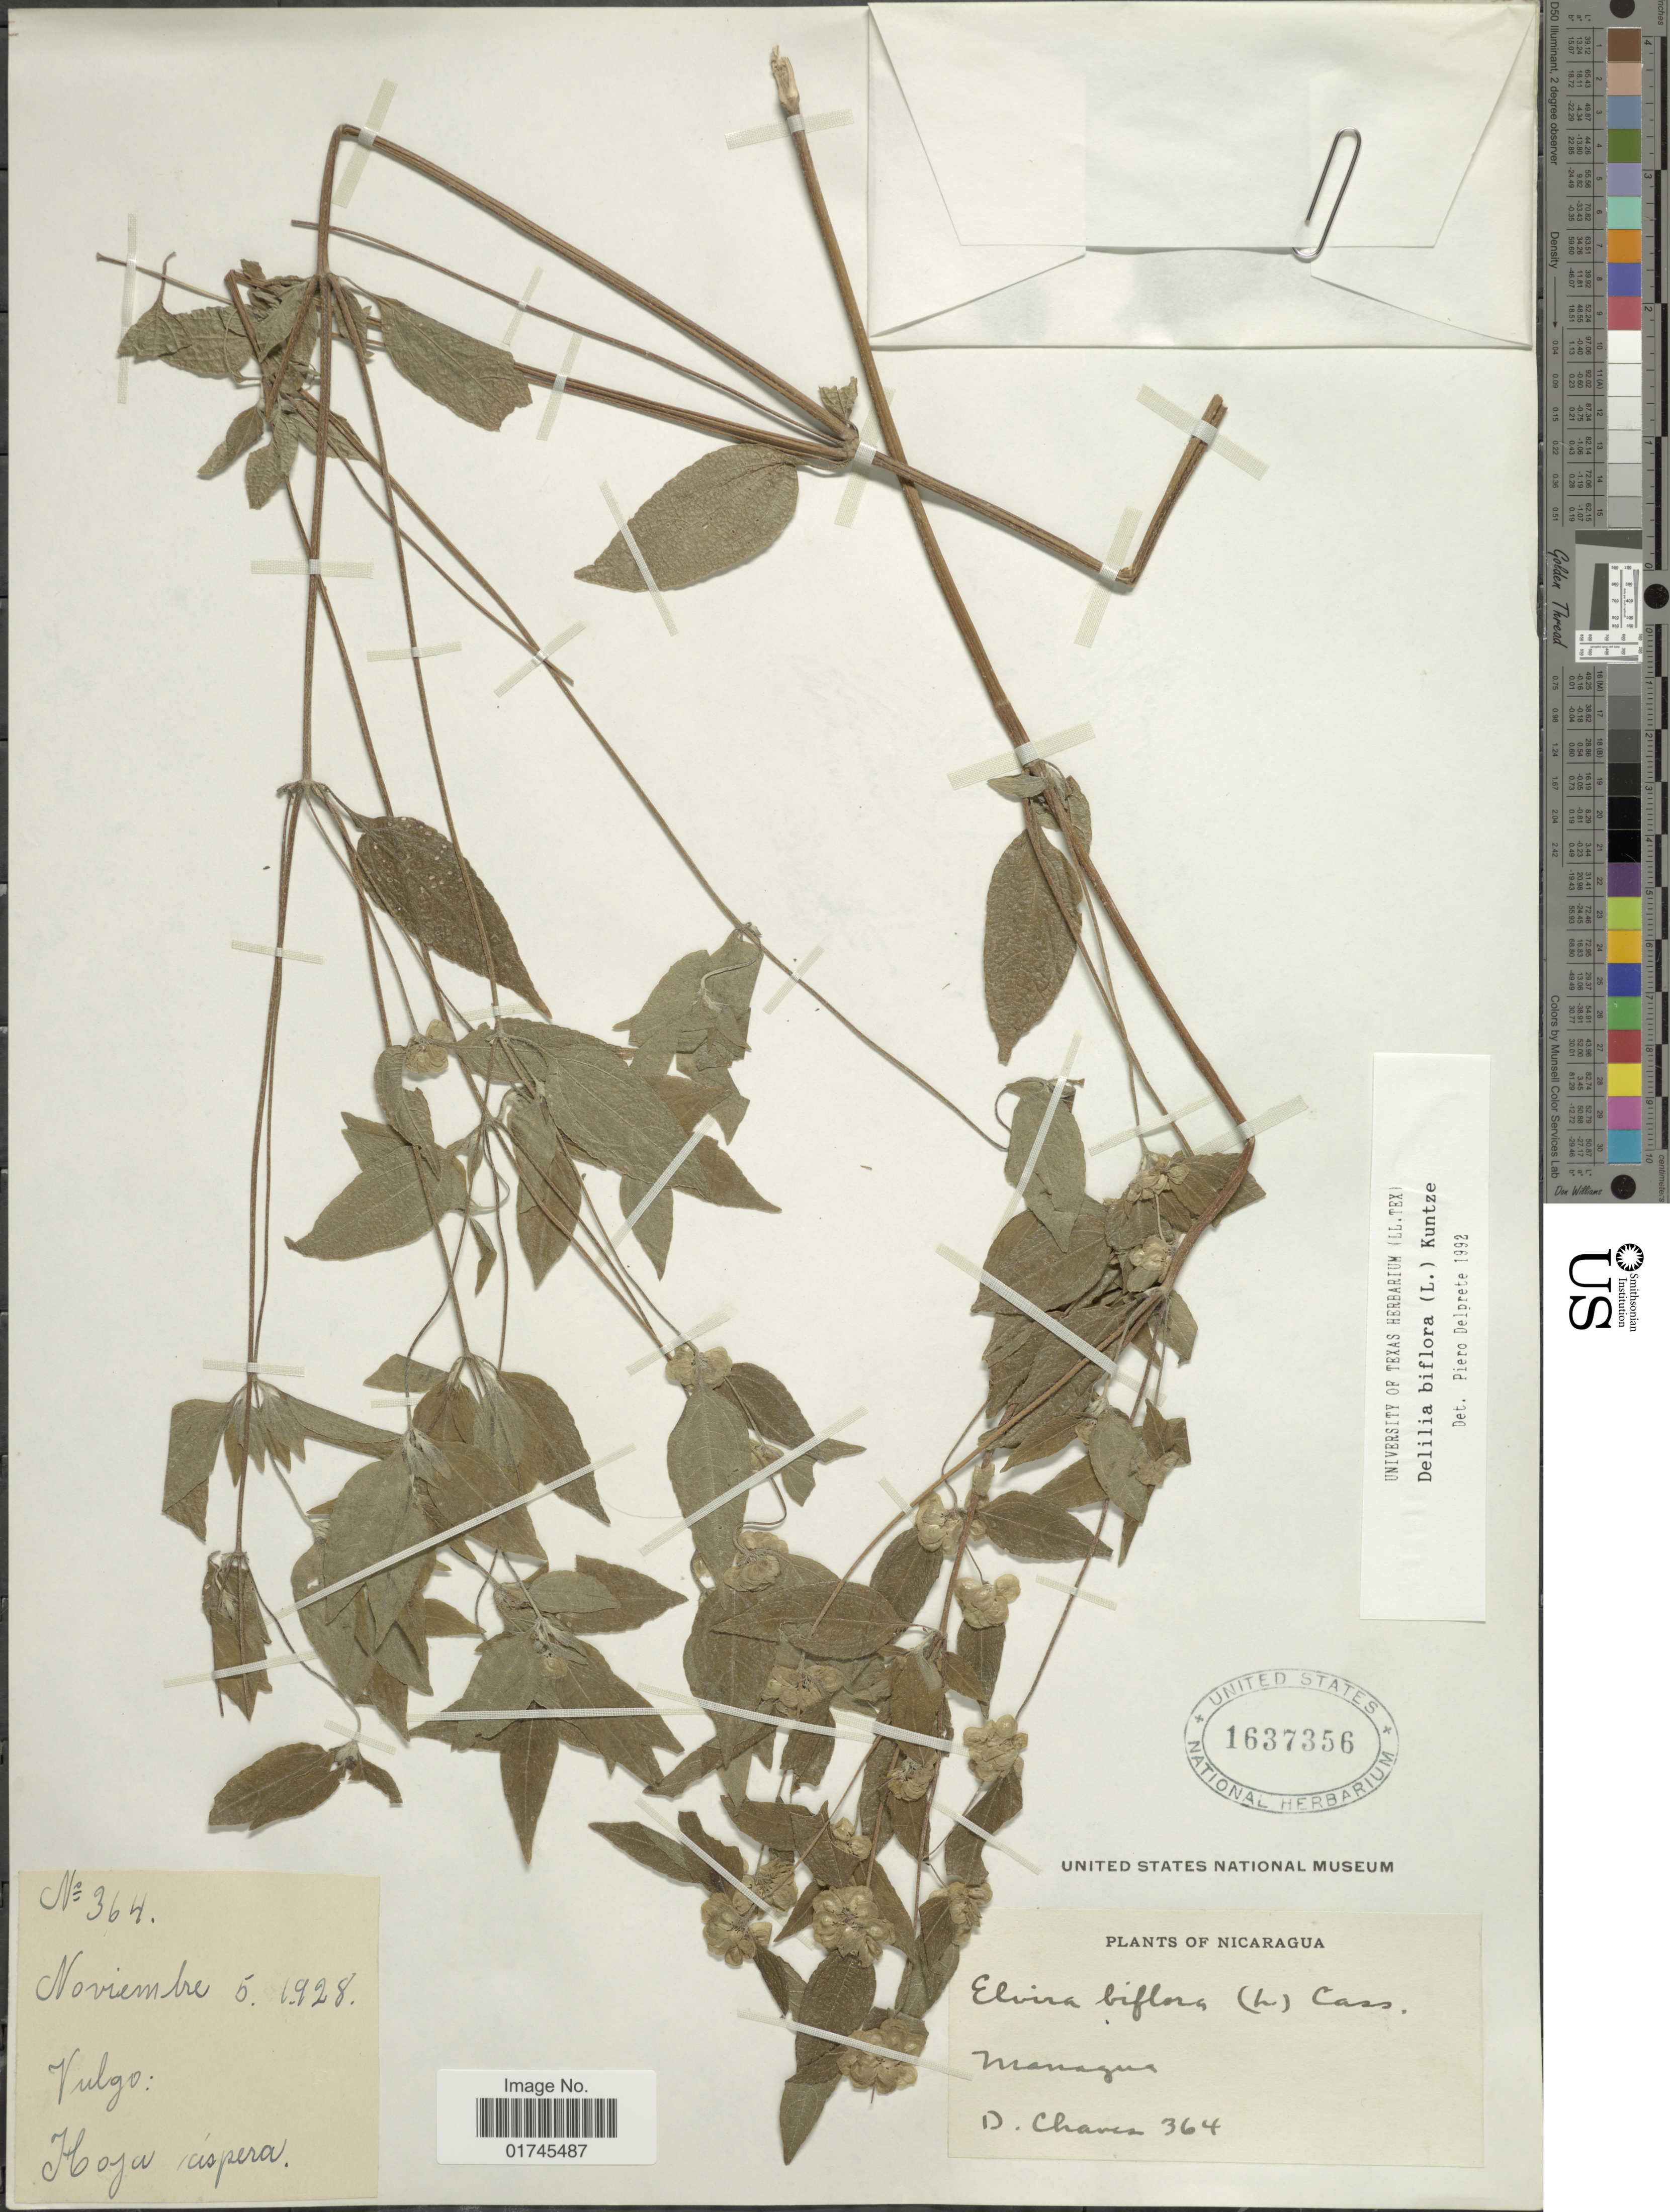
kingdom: Plantae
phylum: Tracheophyta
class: Magnoliopsida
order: Asterales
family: Asteraceae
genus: Delilia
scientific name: Delilia biflora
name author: (L.) Kuntze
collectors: D. Chaves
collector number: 364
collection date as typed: Transcribed d/m/y: 5/11/1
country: Dominica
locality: Managua.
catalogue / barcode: US 1637356